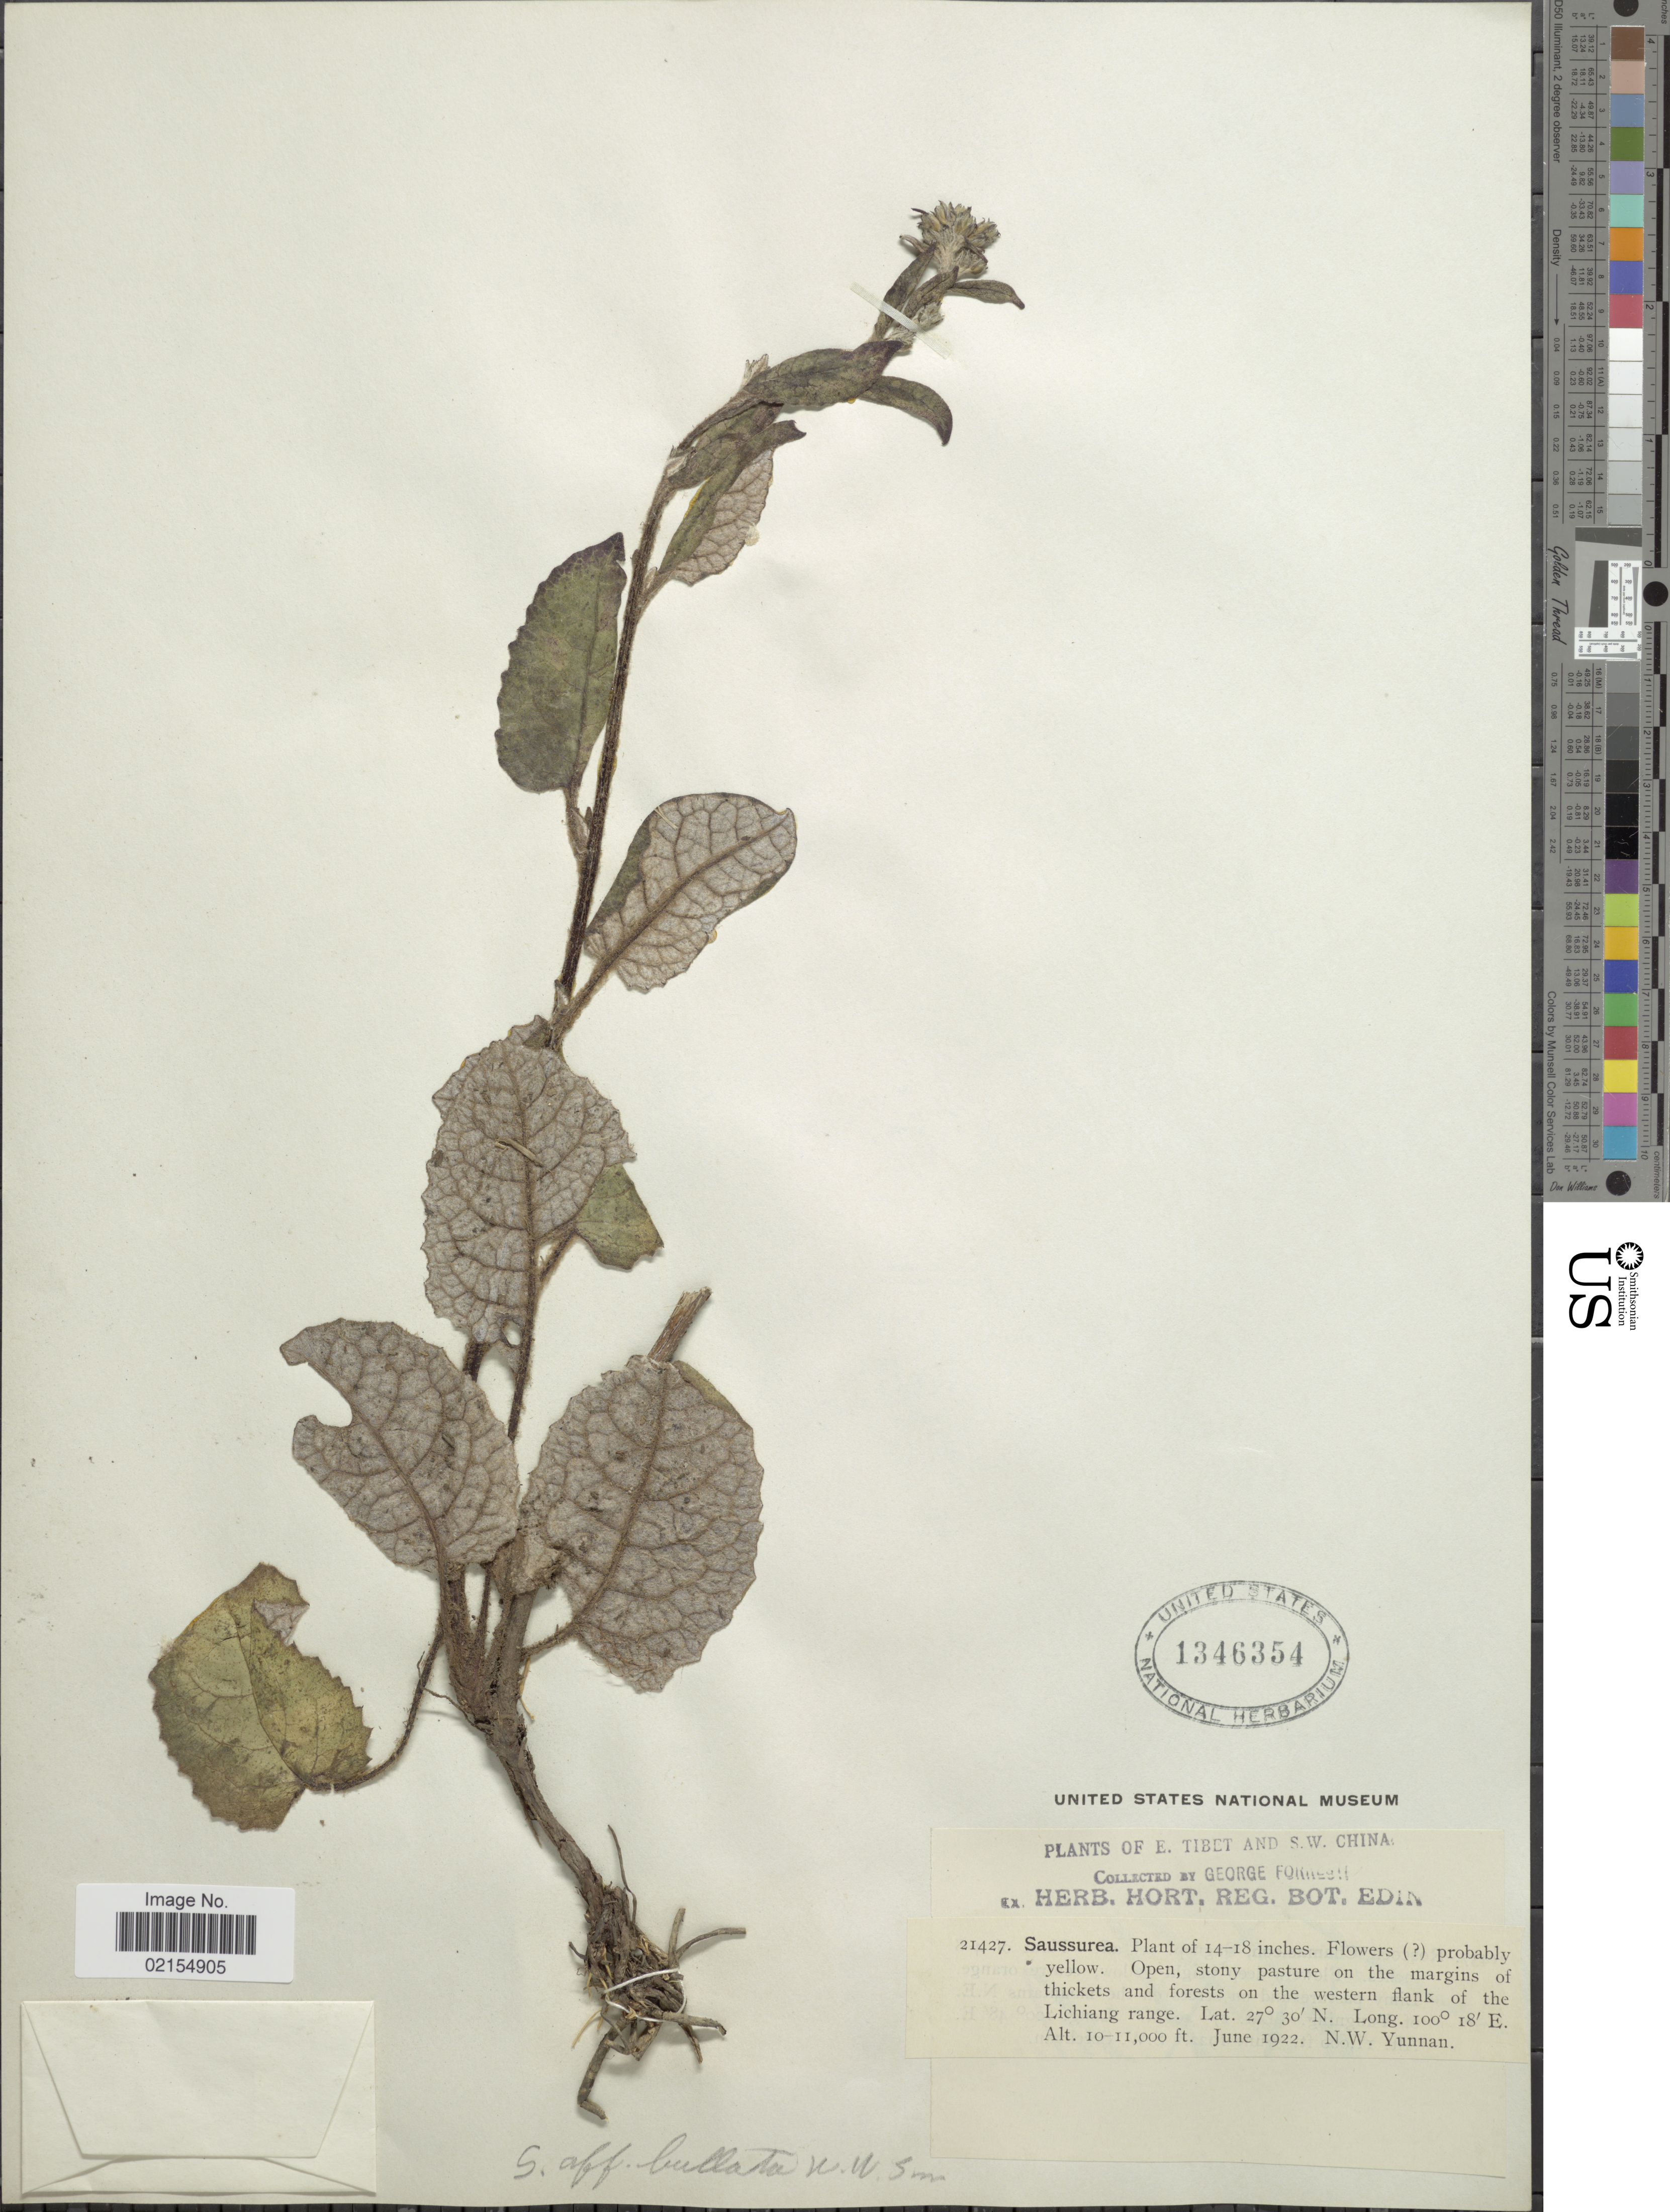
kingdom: Plantae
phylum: Tracheophyta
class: Magnoliopsida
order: Asterales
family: Asteraceae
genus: Saussurea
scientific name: Saussurea ionodasys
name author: Hand.-Mazz.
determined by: Chen, Yousheng S.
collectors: G. Forrest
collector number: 21427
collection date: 1922-06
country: China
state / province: Yunnan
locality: E. Tibet and S.W. China, Open, stony pasture on the margins of thickets and forests on the western flank of the Lichiang range, N.W. Yunnan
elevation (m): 3048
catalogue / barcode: US 1346354